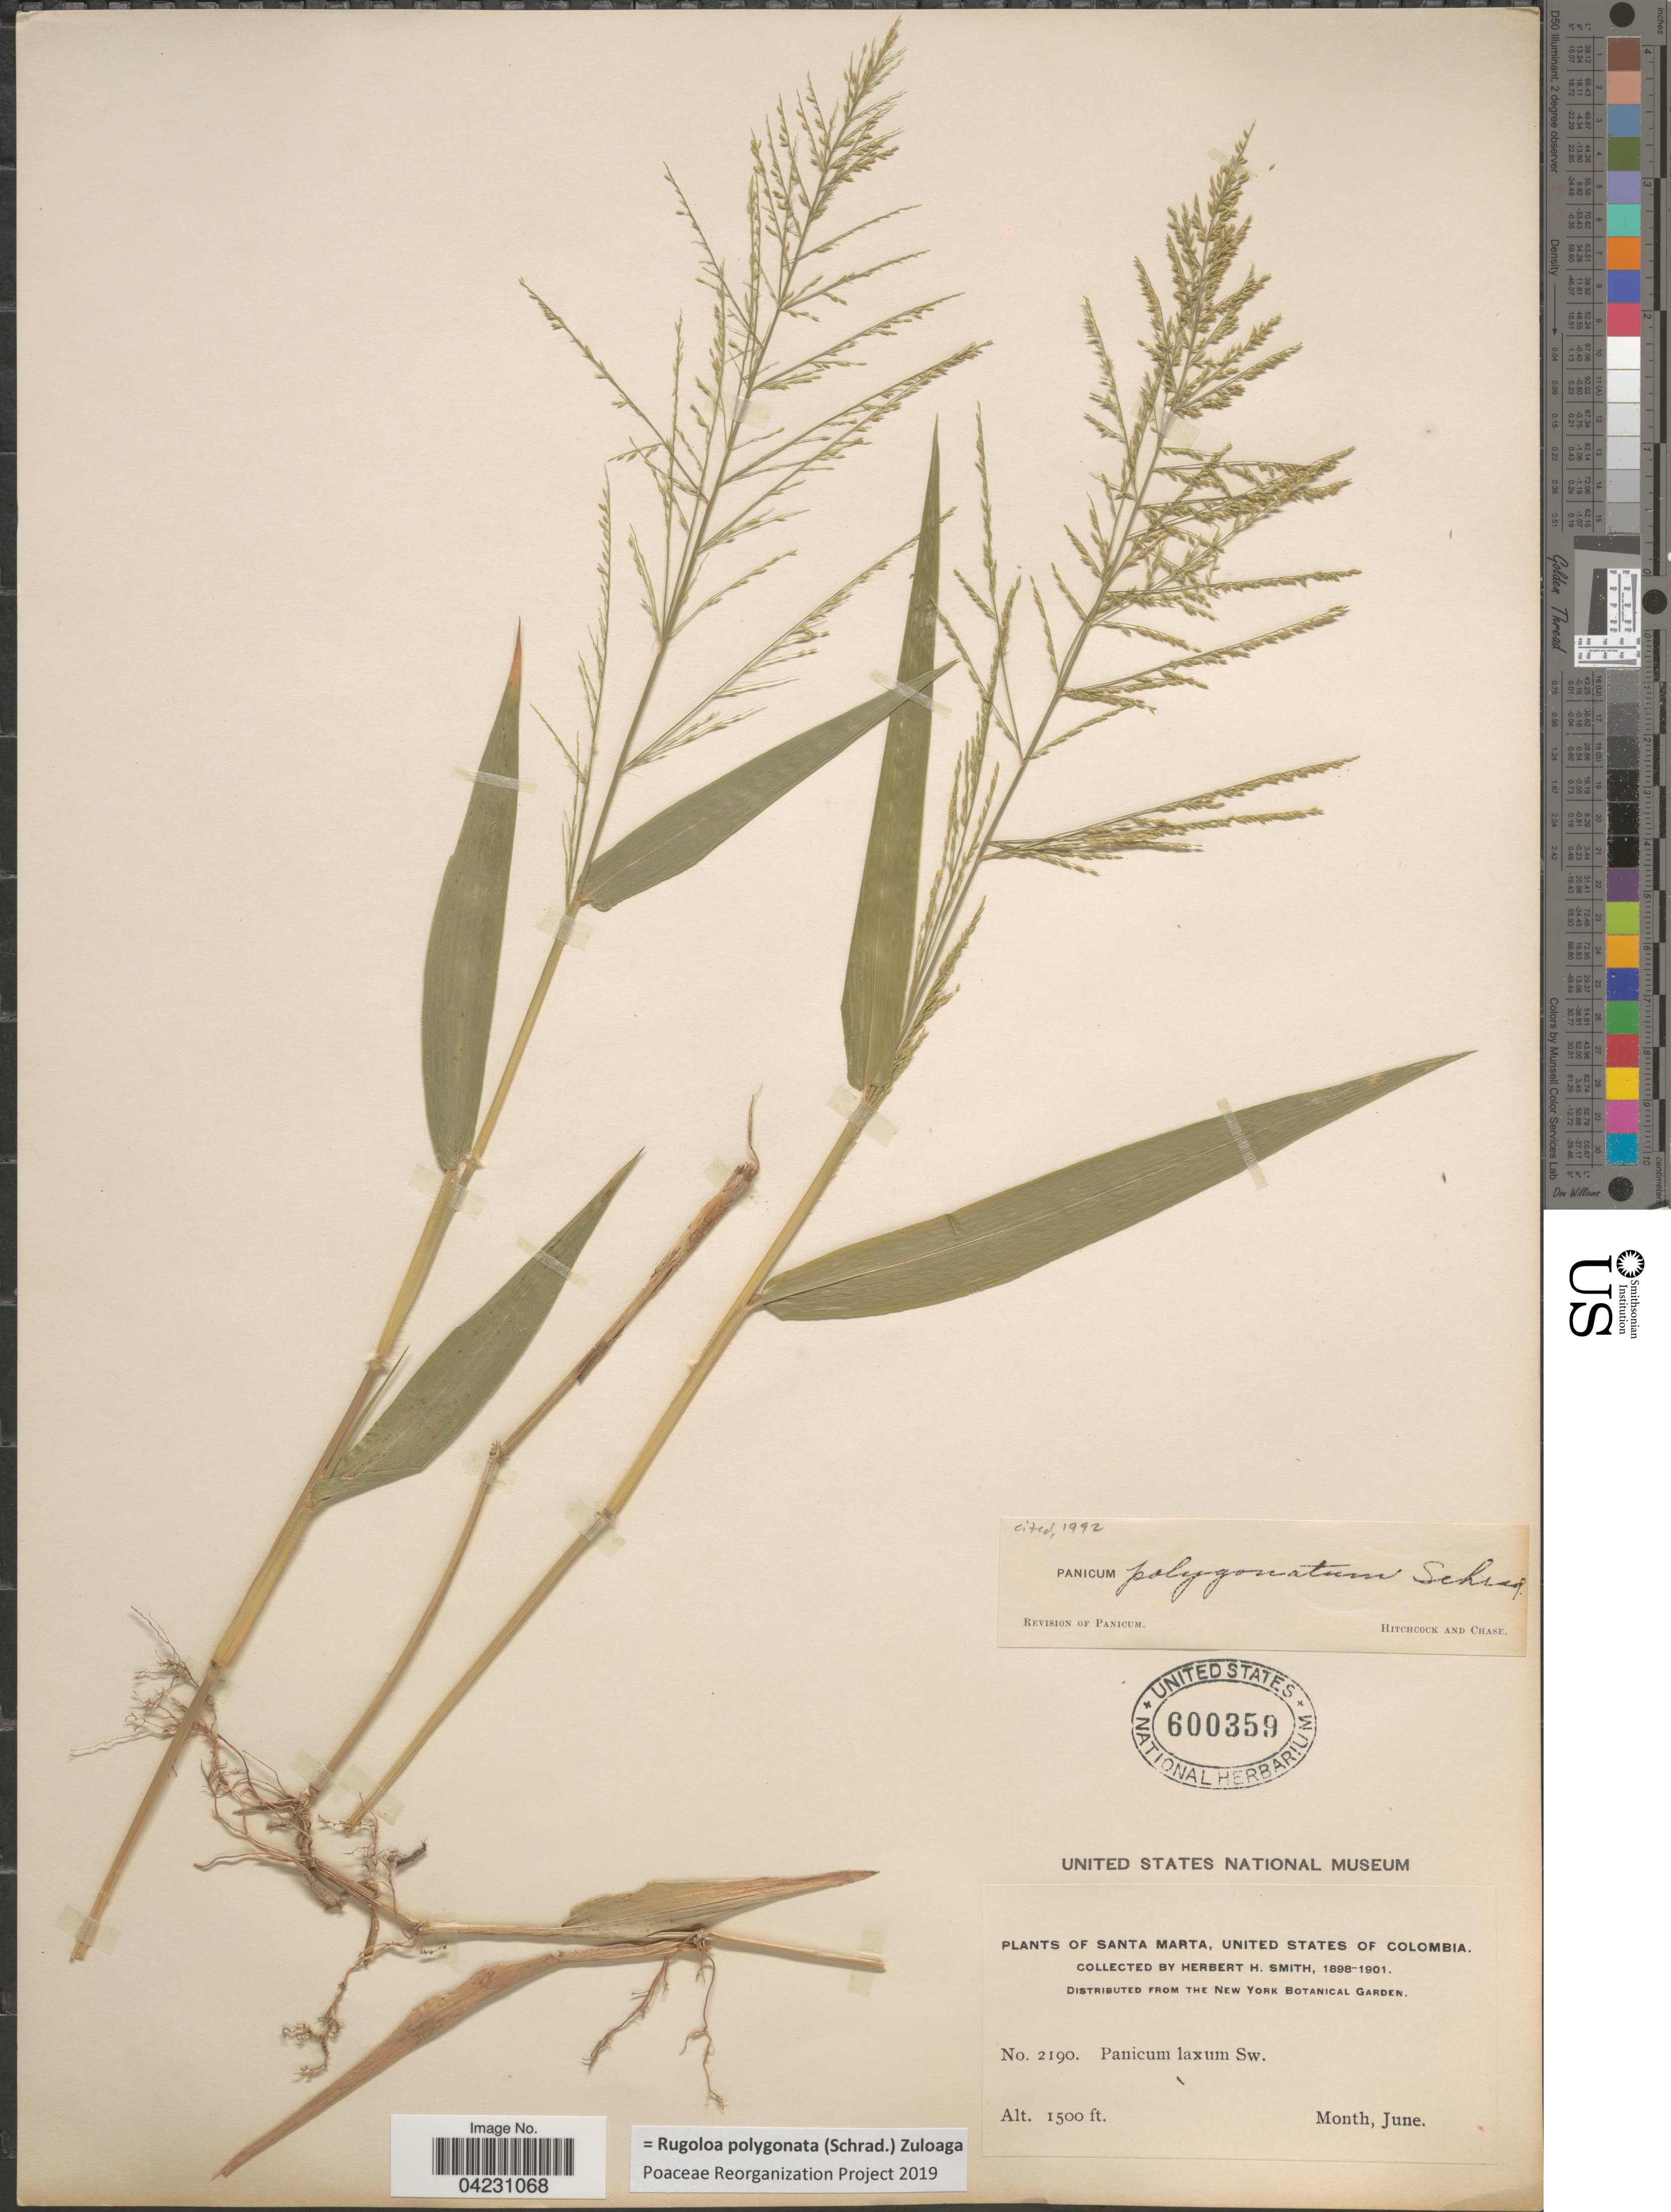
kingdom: Plantae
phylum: Tracheophyta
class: Liliopsida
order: Poales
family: Poaceae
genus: Rugoloa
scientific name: Rugoloa polygonata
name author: (Schrad.) Zuloaga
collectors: Herbert H. Smith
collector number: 2190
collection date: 1898-06/1901-06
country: Colombia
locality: Santa Marta, United States of Colombia.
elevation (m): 457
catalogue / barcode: US 600359